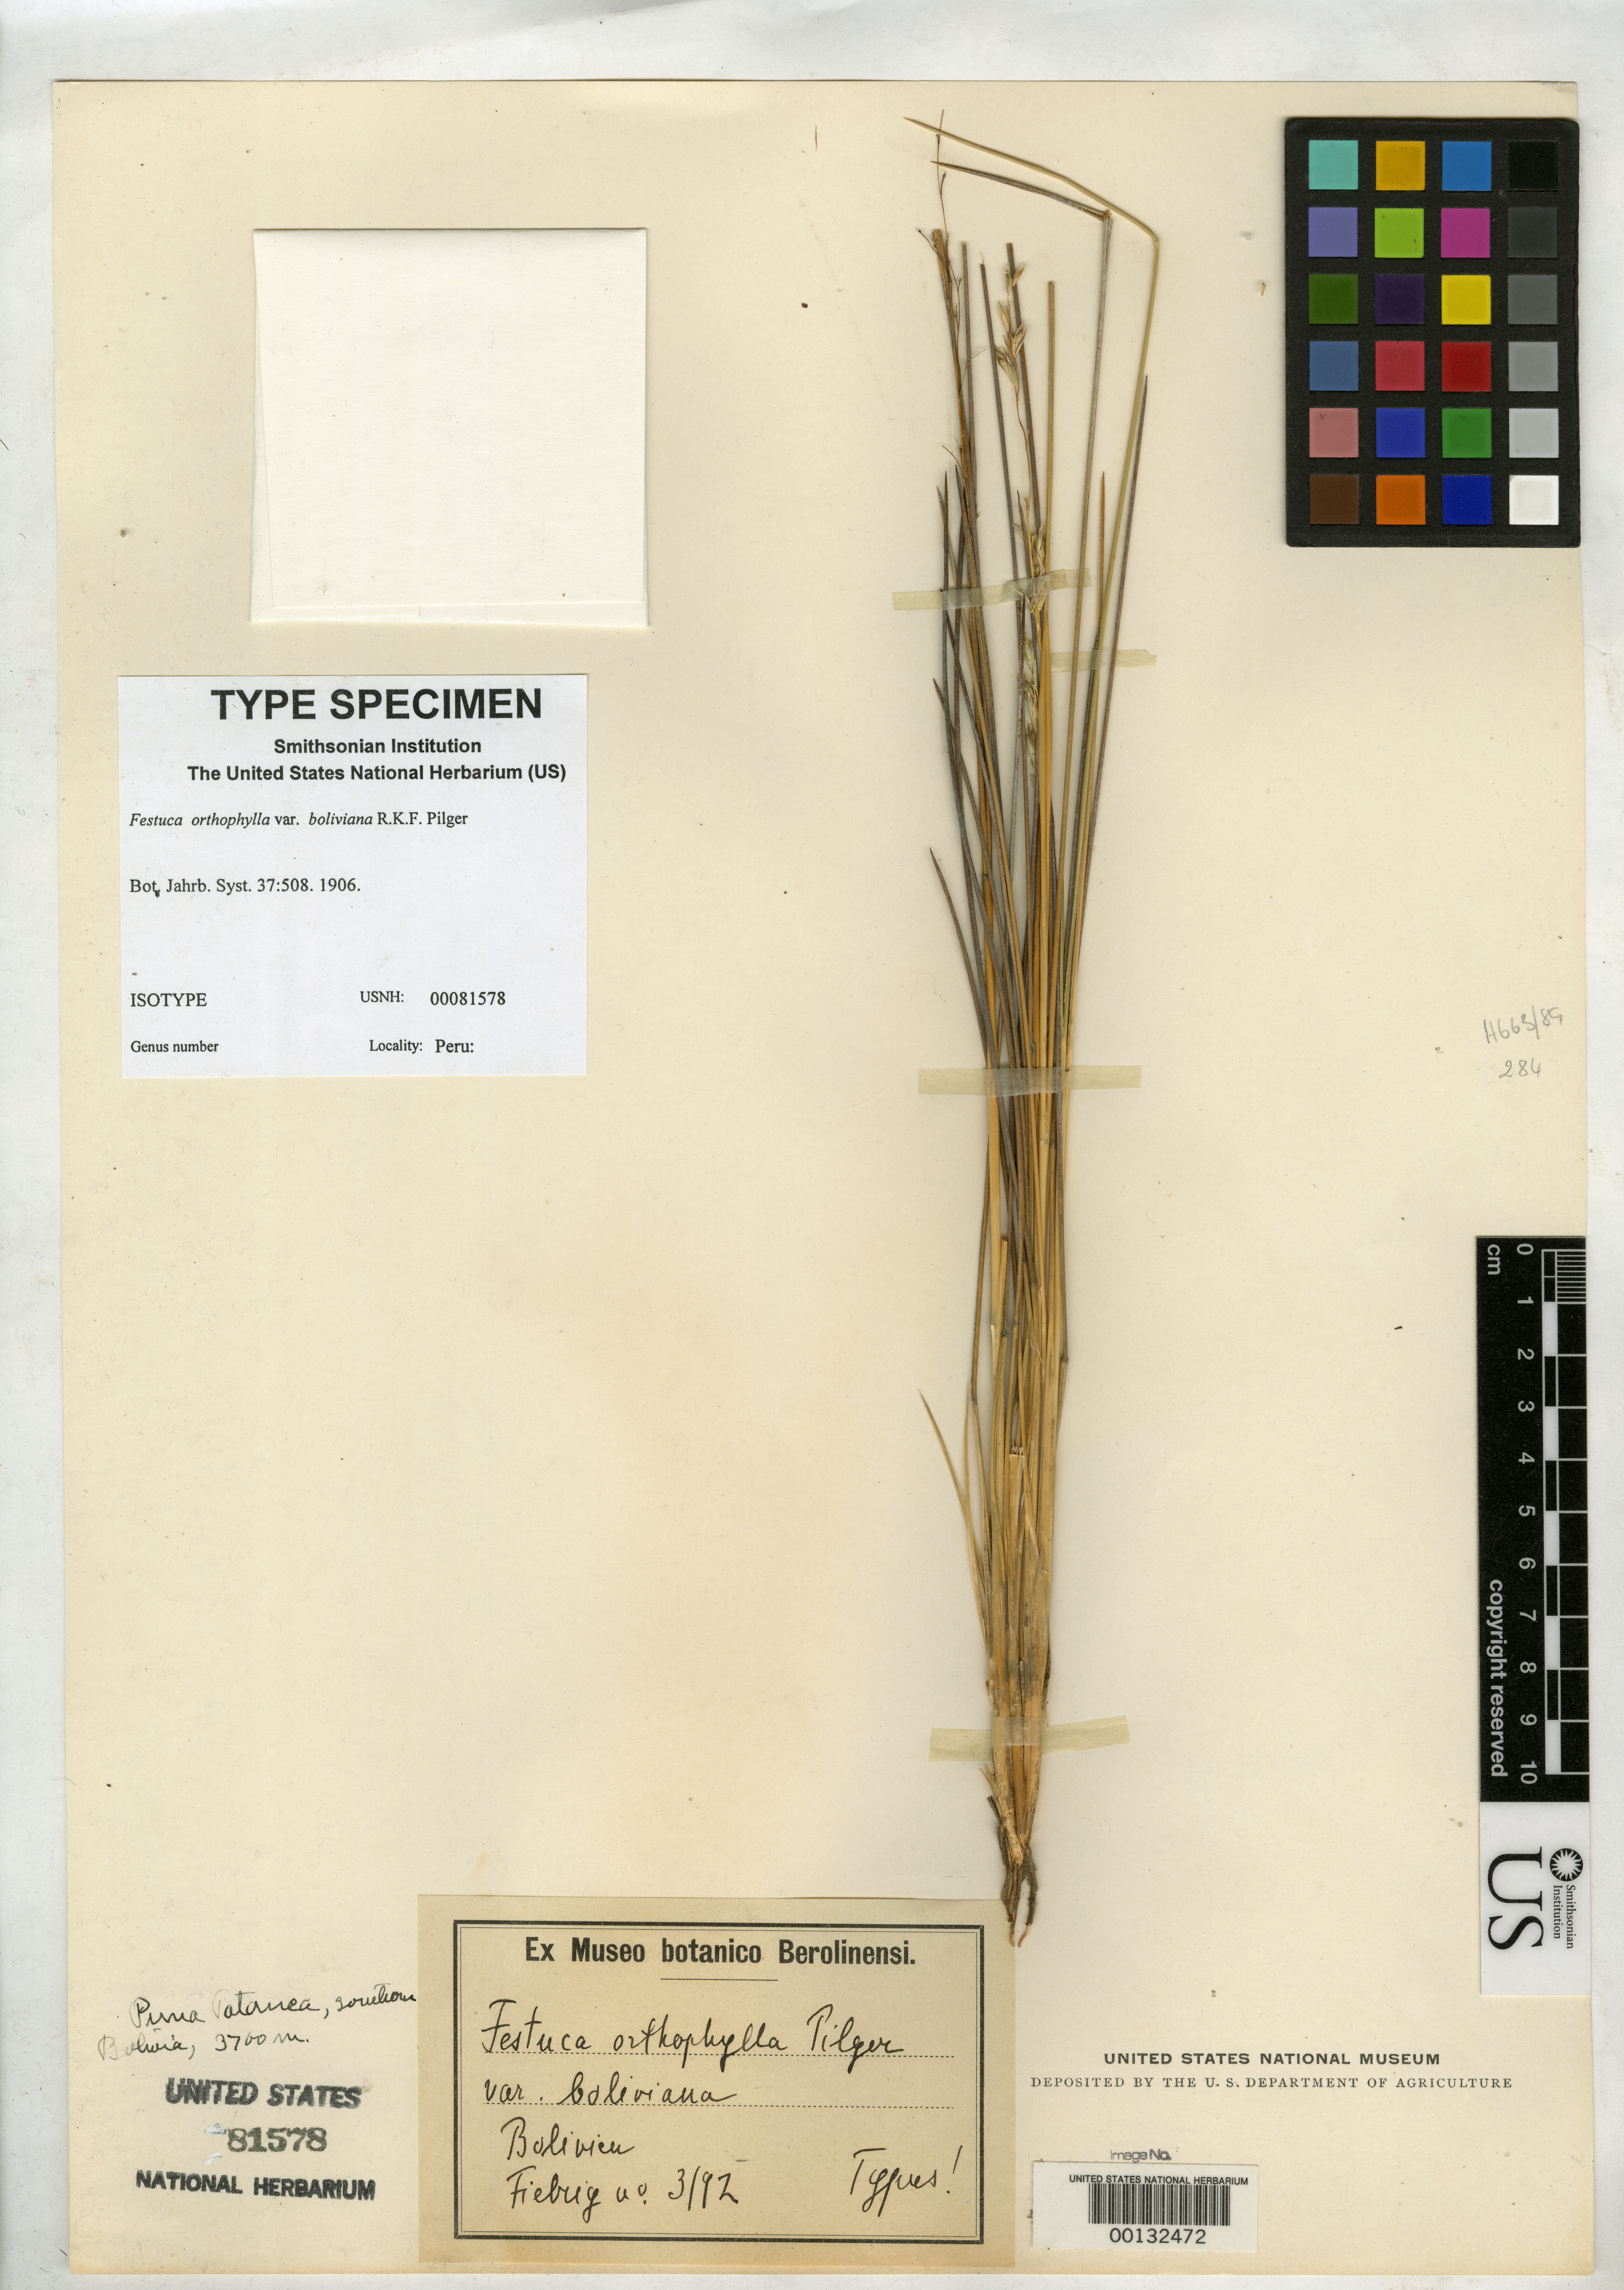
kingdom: Plantae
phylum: Tracheophyta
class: Liliopsida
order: Poales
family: Poaceae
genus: Festuca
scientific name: Festuca orthophylla var. boliviana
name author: Pilg.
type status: Isotype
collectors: K. Fiebrig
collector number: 3192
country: Peru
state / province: Cusco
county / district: Canchis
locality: South in Puna Patanca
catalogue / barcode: US 81578